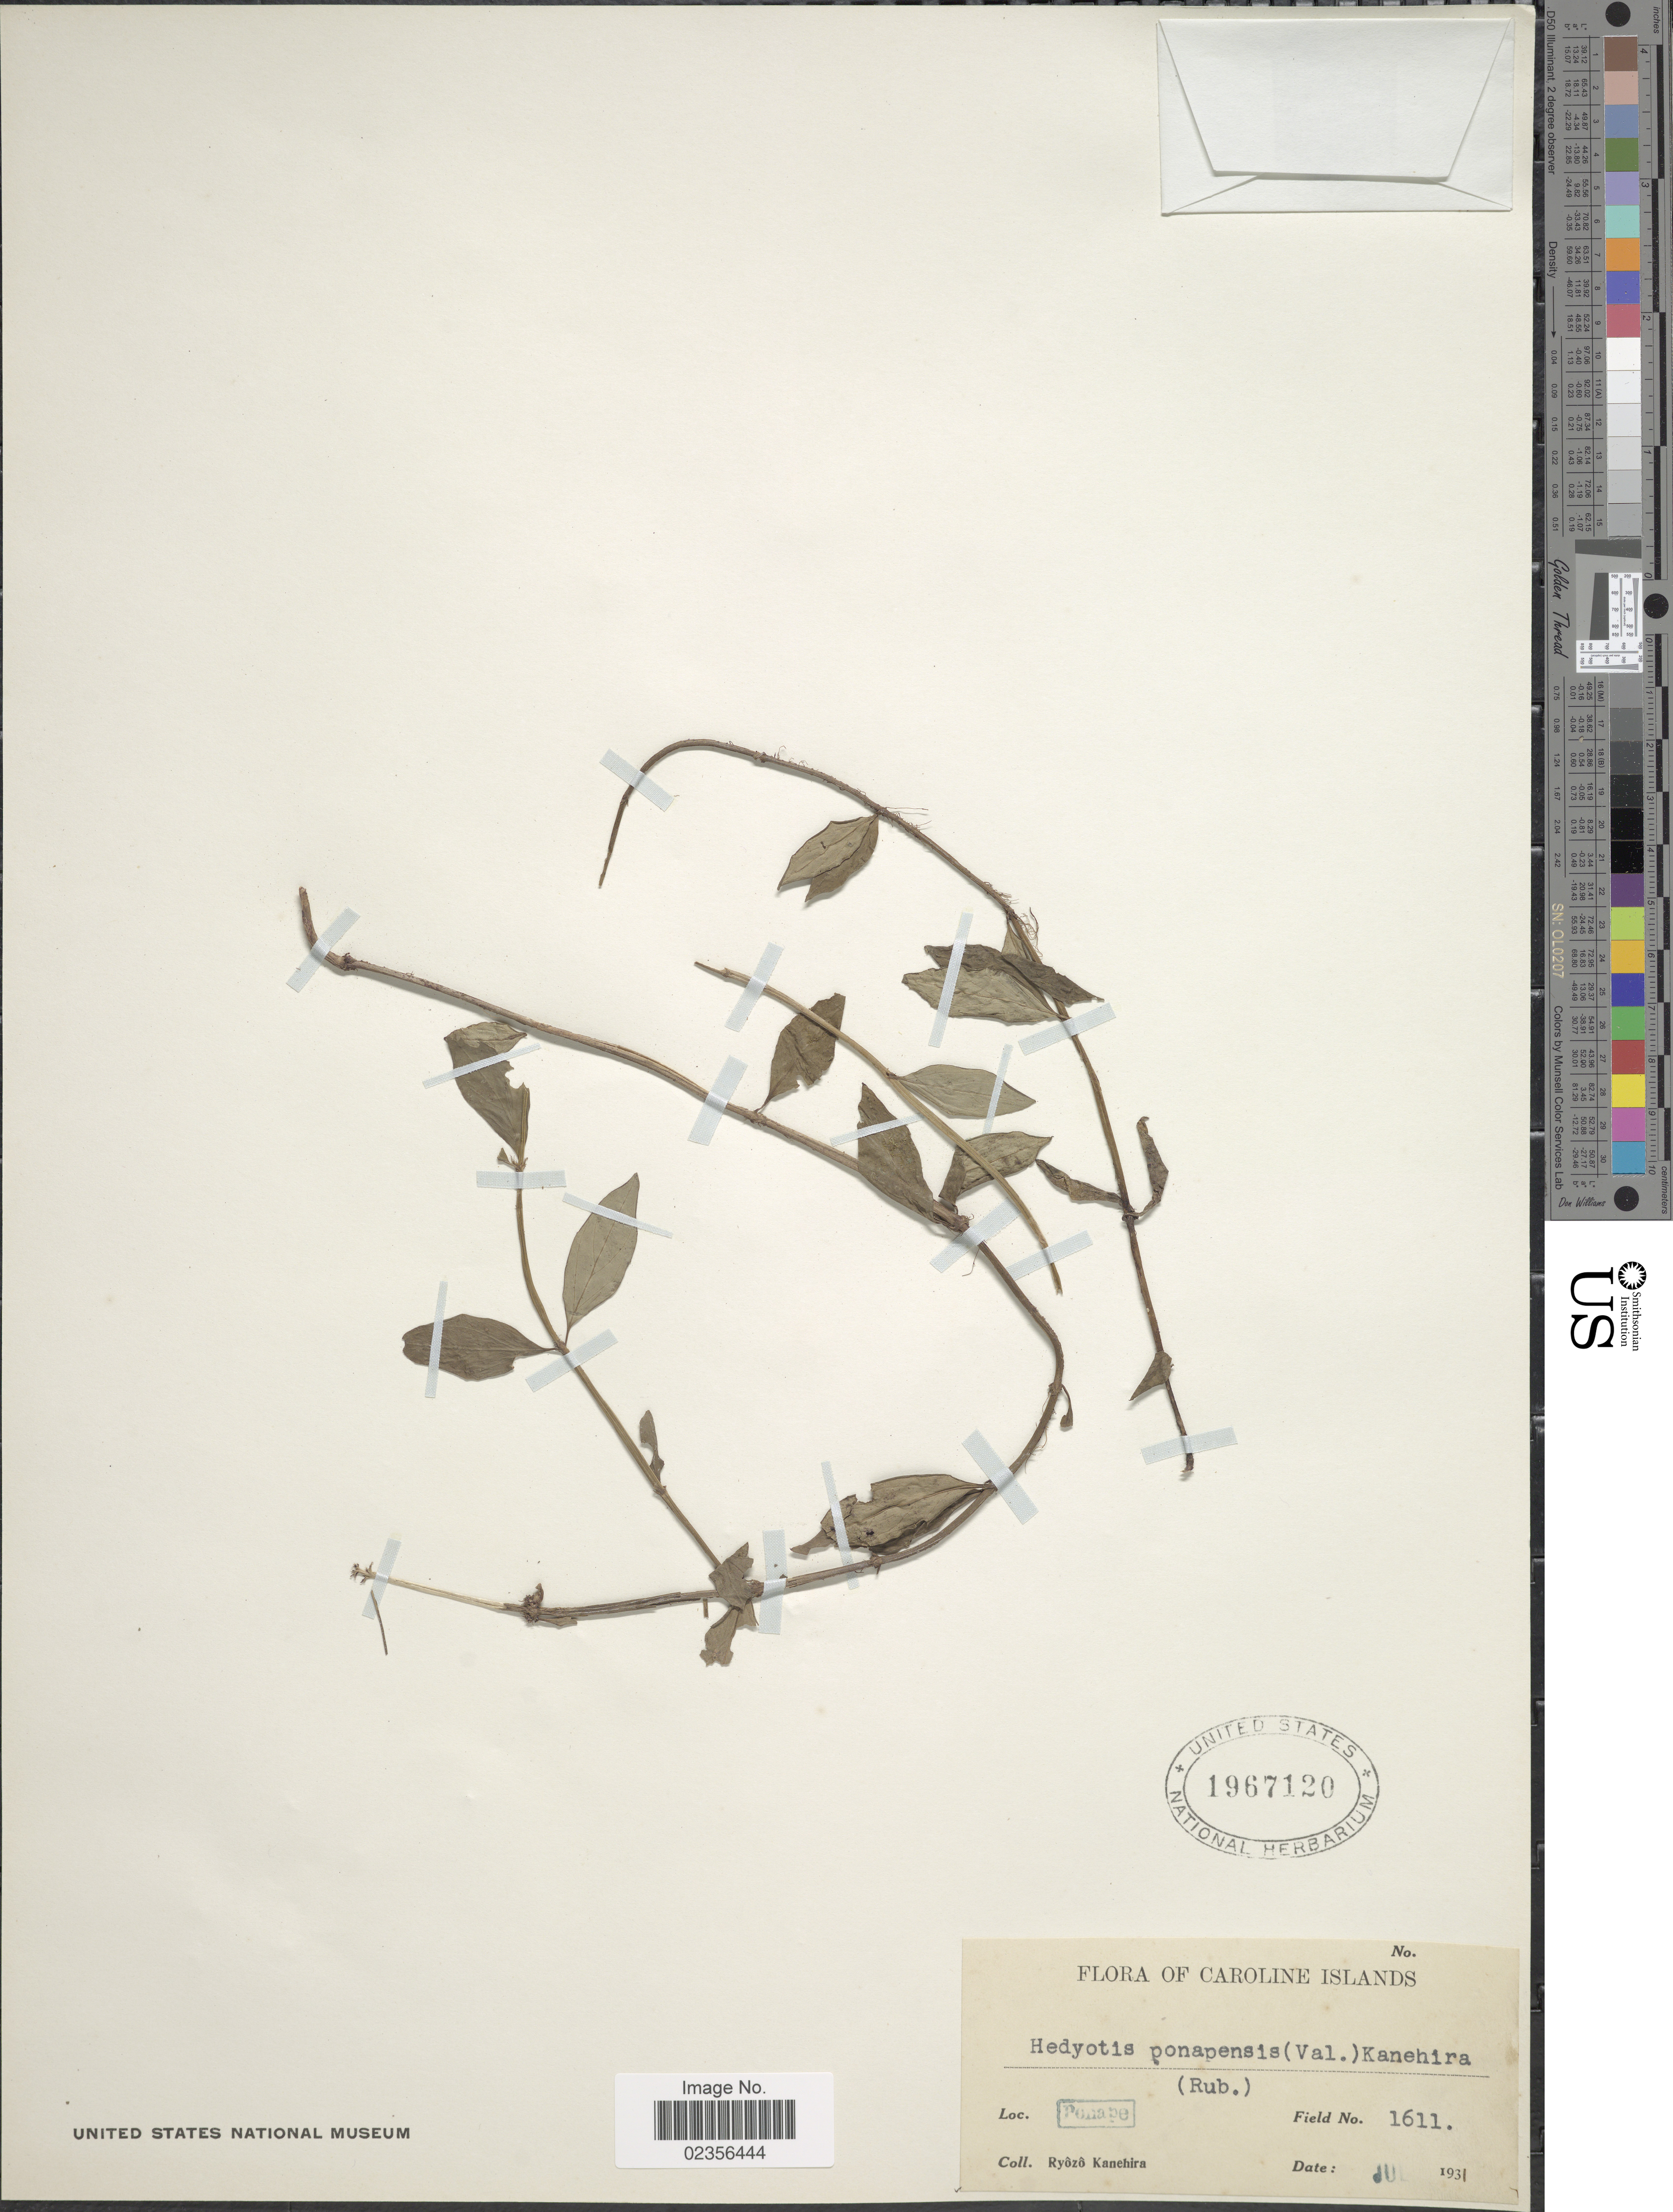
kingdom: Plantae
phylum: Tracheophyta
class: Magnoliopsida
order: Gentianales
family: Rubiaceae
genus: Hedyotis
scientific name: Hedyotis ponapensis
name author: (Valeton) Kaneh.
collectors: R. Kanehira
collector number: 1611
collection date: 1931-07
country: Micronesia, Federated States of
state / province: Pohnpei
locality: Caroline Islands. Ponape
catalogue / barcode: US 1967120